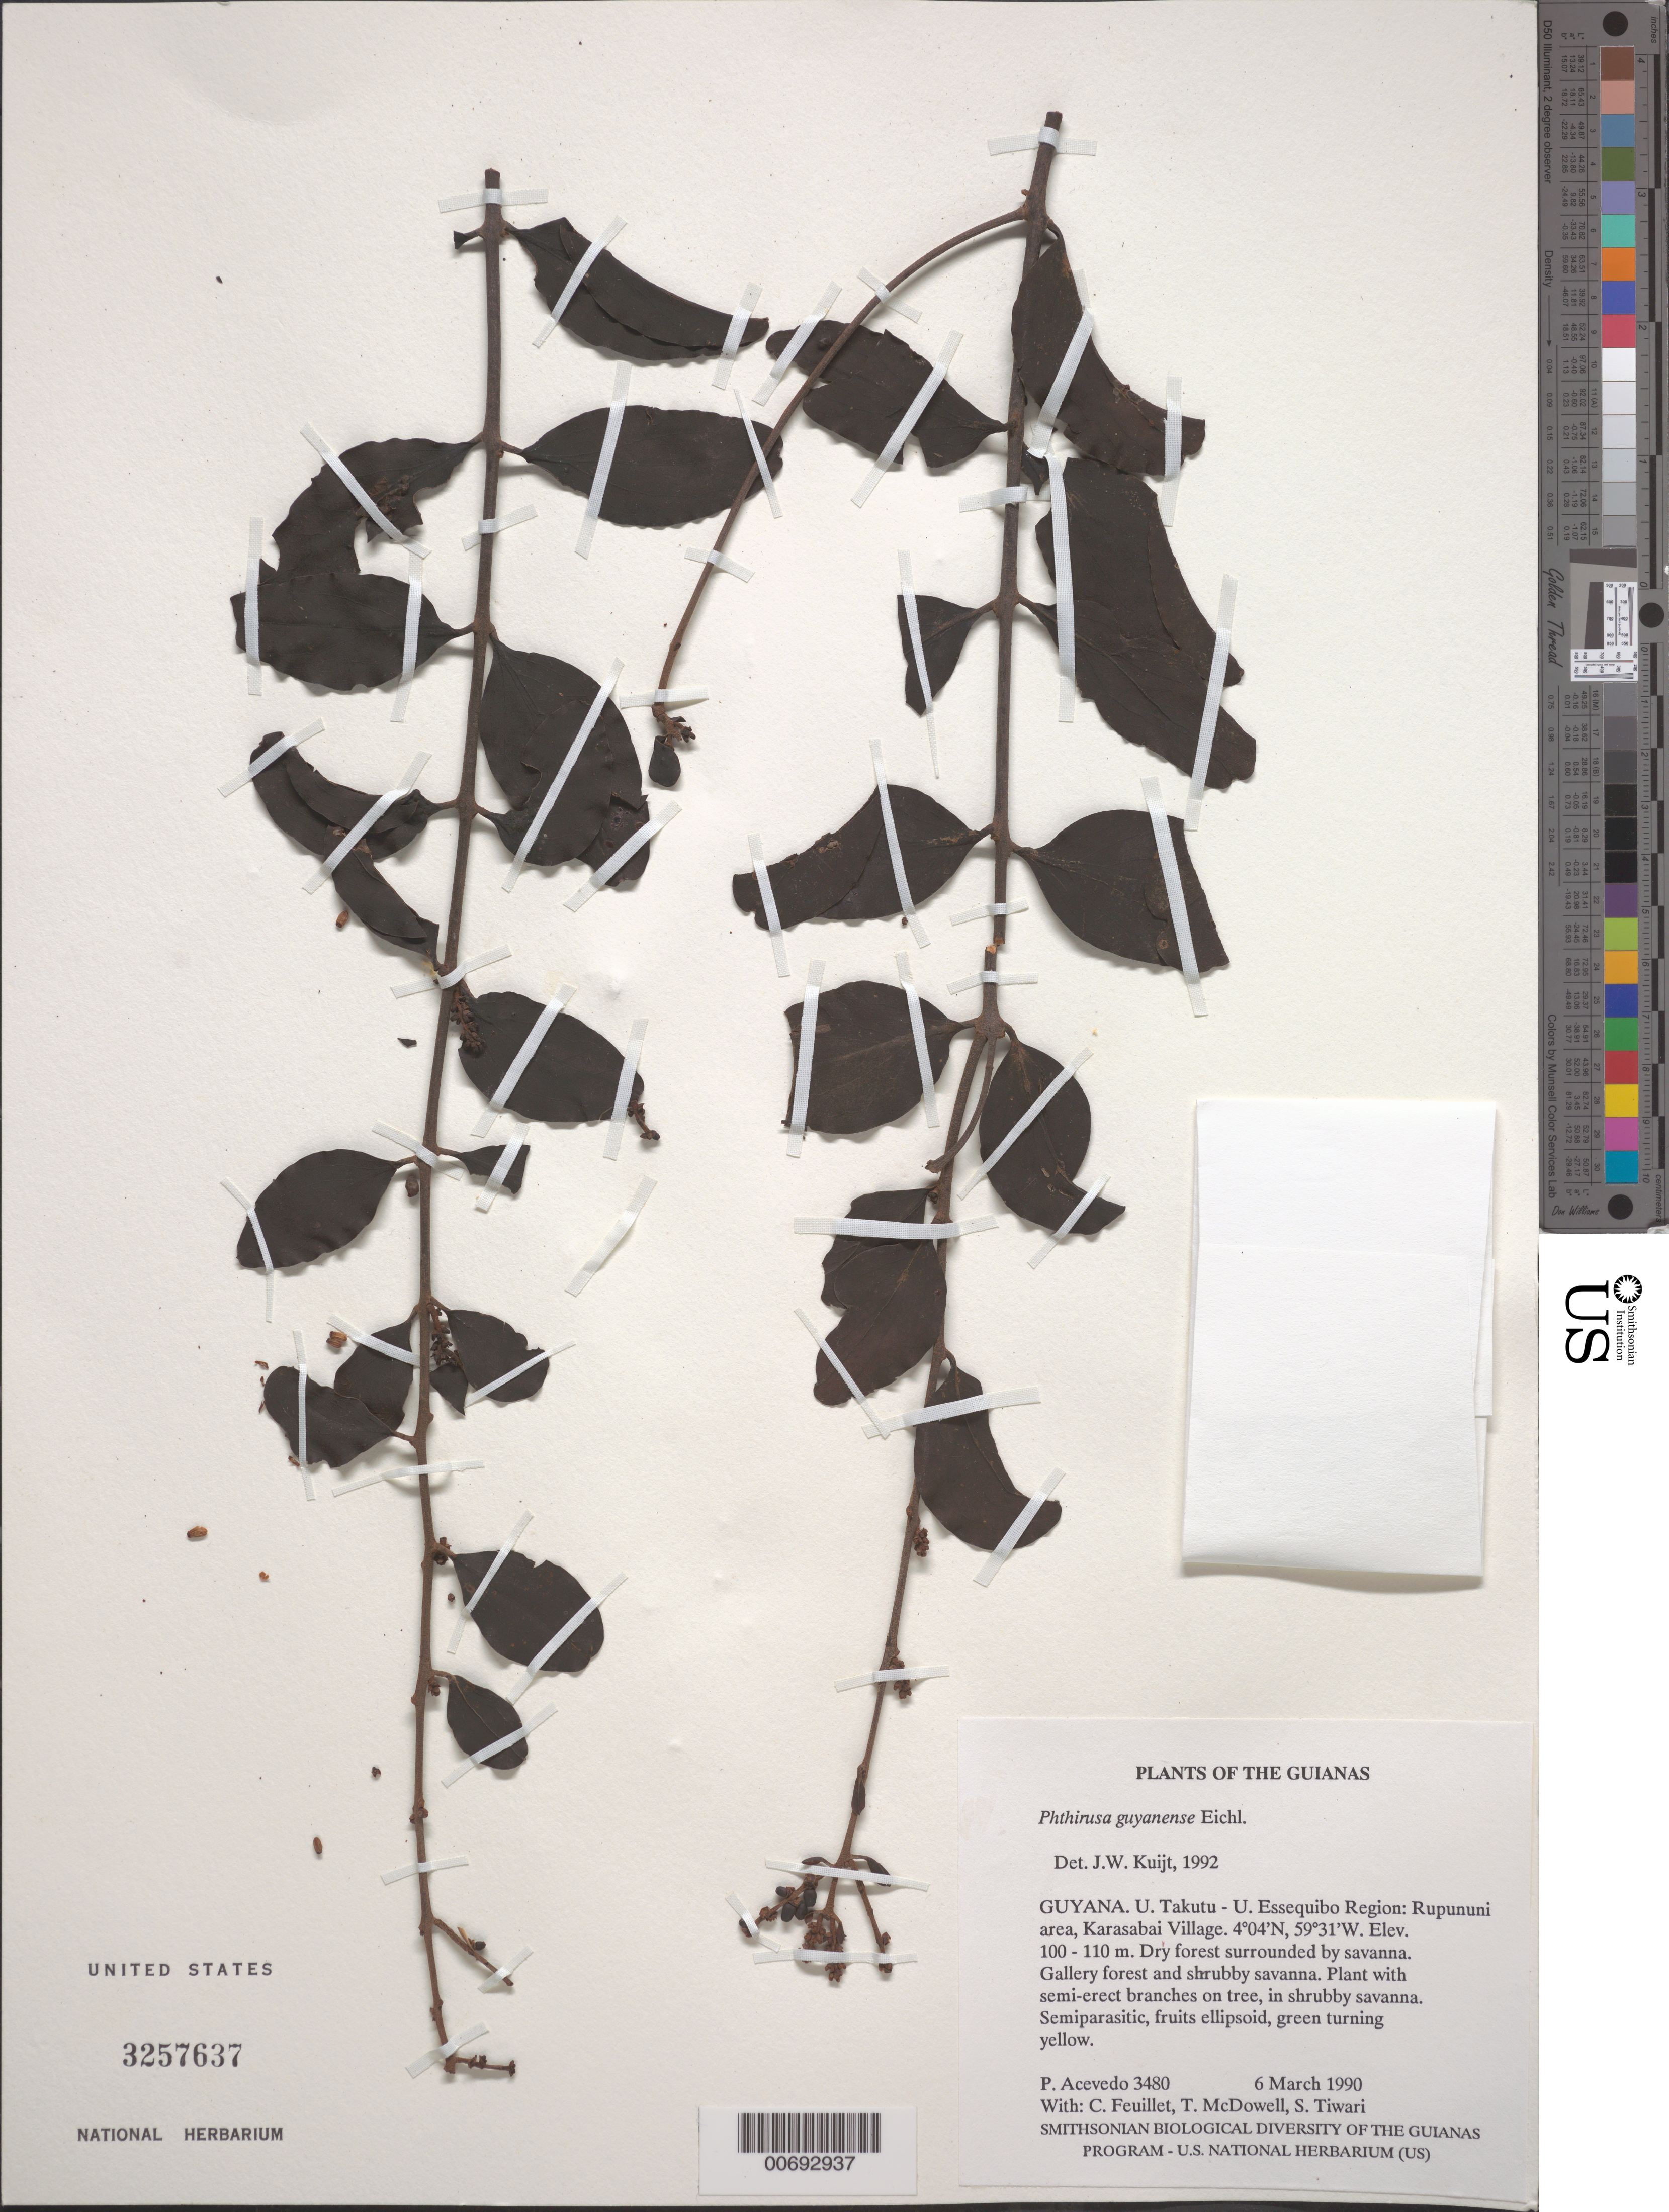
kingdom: Plantae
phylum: Tracheophyta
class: Magnoliopsida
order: Santalales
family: Loranthaceae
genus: Phthirusa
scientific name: Phthirusa guyanensis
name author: Eichler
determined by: Kuijt, Job, (CANADA)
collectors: P. Acevedo-Rodr., C. Feuillet, T. McDowell & S. Tiwari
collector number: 3480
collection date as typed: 06 Mar 1990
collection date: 1990-03-06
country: Guyana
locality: U. Takutu - U. Essequibo. Rupununi area, Karasabai Village.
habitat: Dry forest surrounded by savanna. Gallery forest and shrubby savanna.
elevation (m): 100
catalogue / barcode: US 3257637